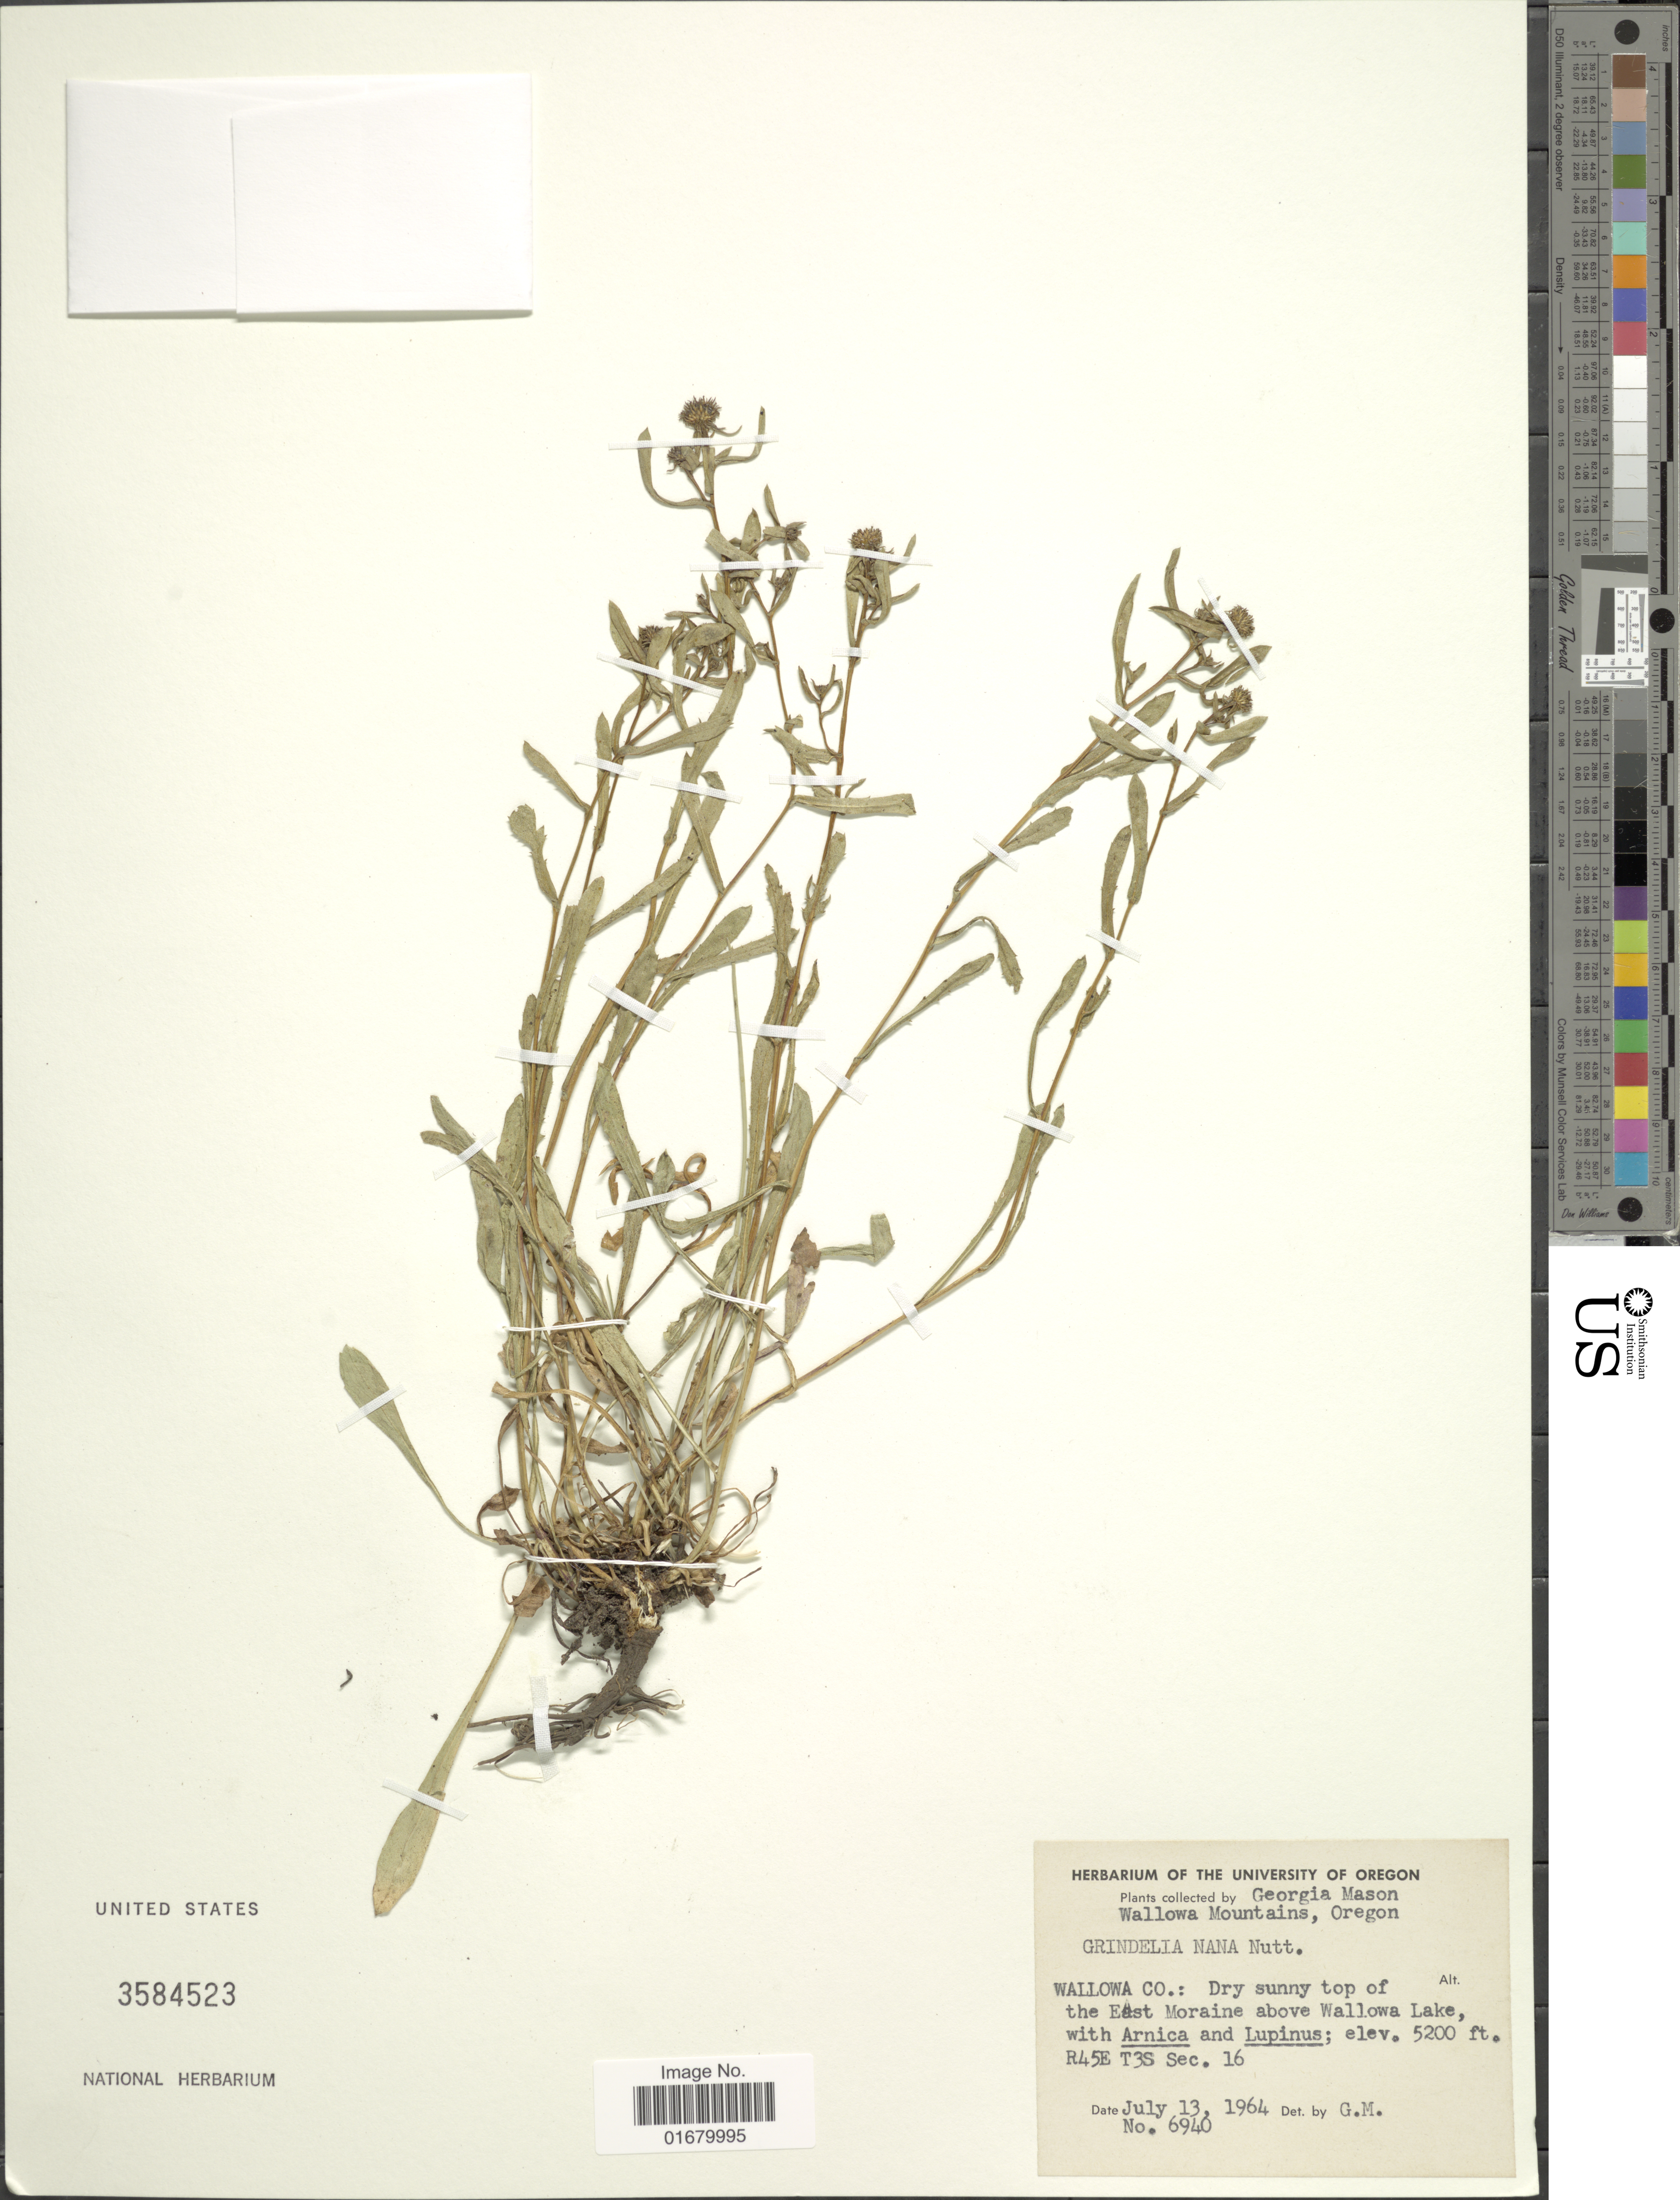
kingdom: Plantae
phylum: Tracheophyta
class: Magnoliopsida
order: Asterales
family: Asteraceae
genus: Grindelia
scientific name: Grindelia nana var. nana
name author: Nutt.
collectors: G. Mason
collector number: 6940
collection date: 1964-07-13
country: United States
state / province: Oregon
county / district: Wallowa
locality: Wallowa Mountains, Wallowa Co.: East Moraine above Wallowa Lake. R45E T3S Sec. 16.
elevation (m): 1585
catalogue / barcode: US 3584523